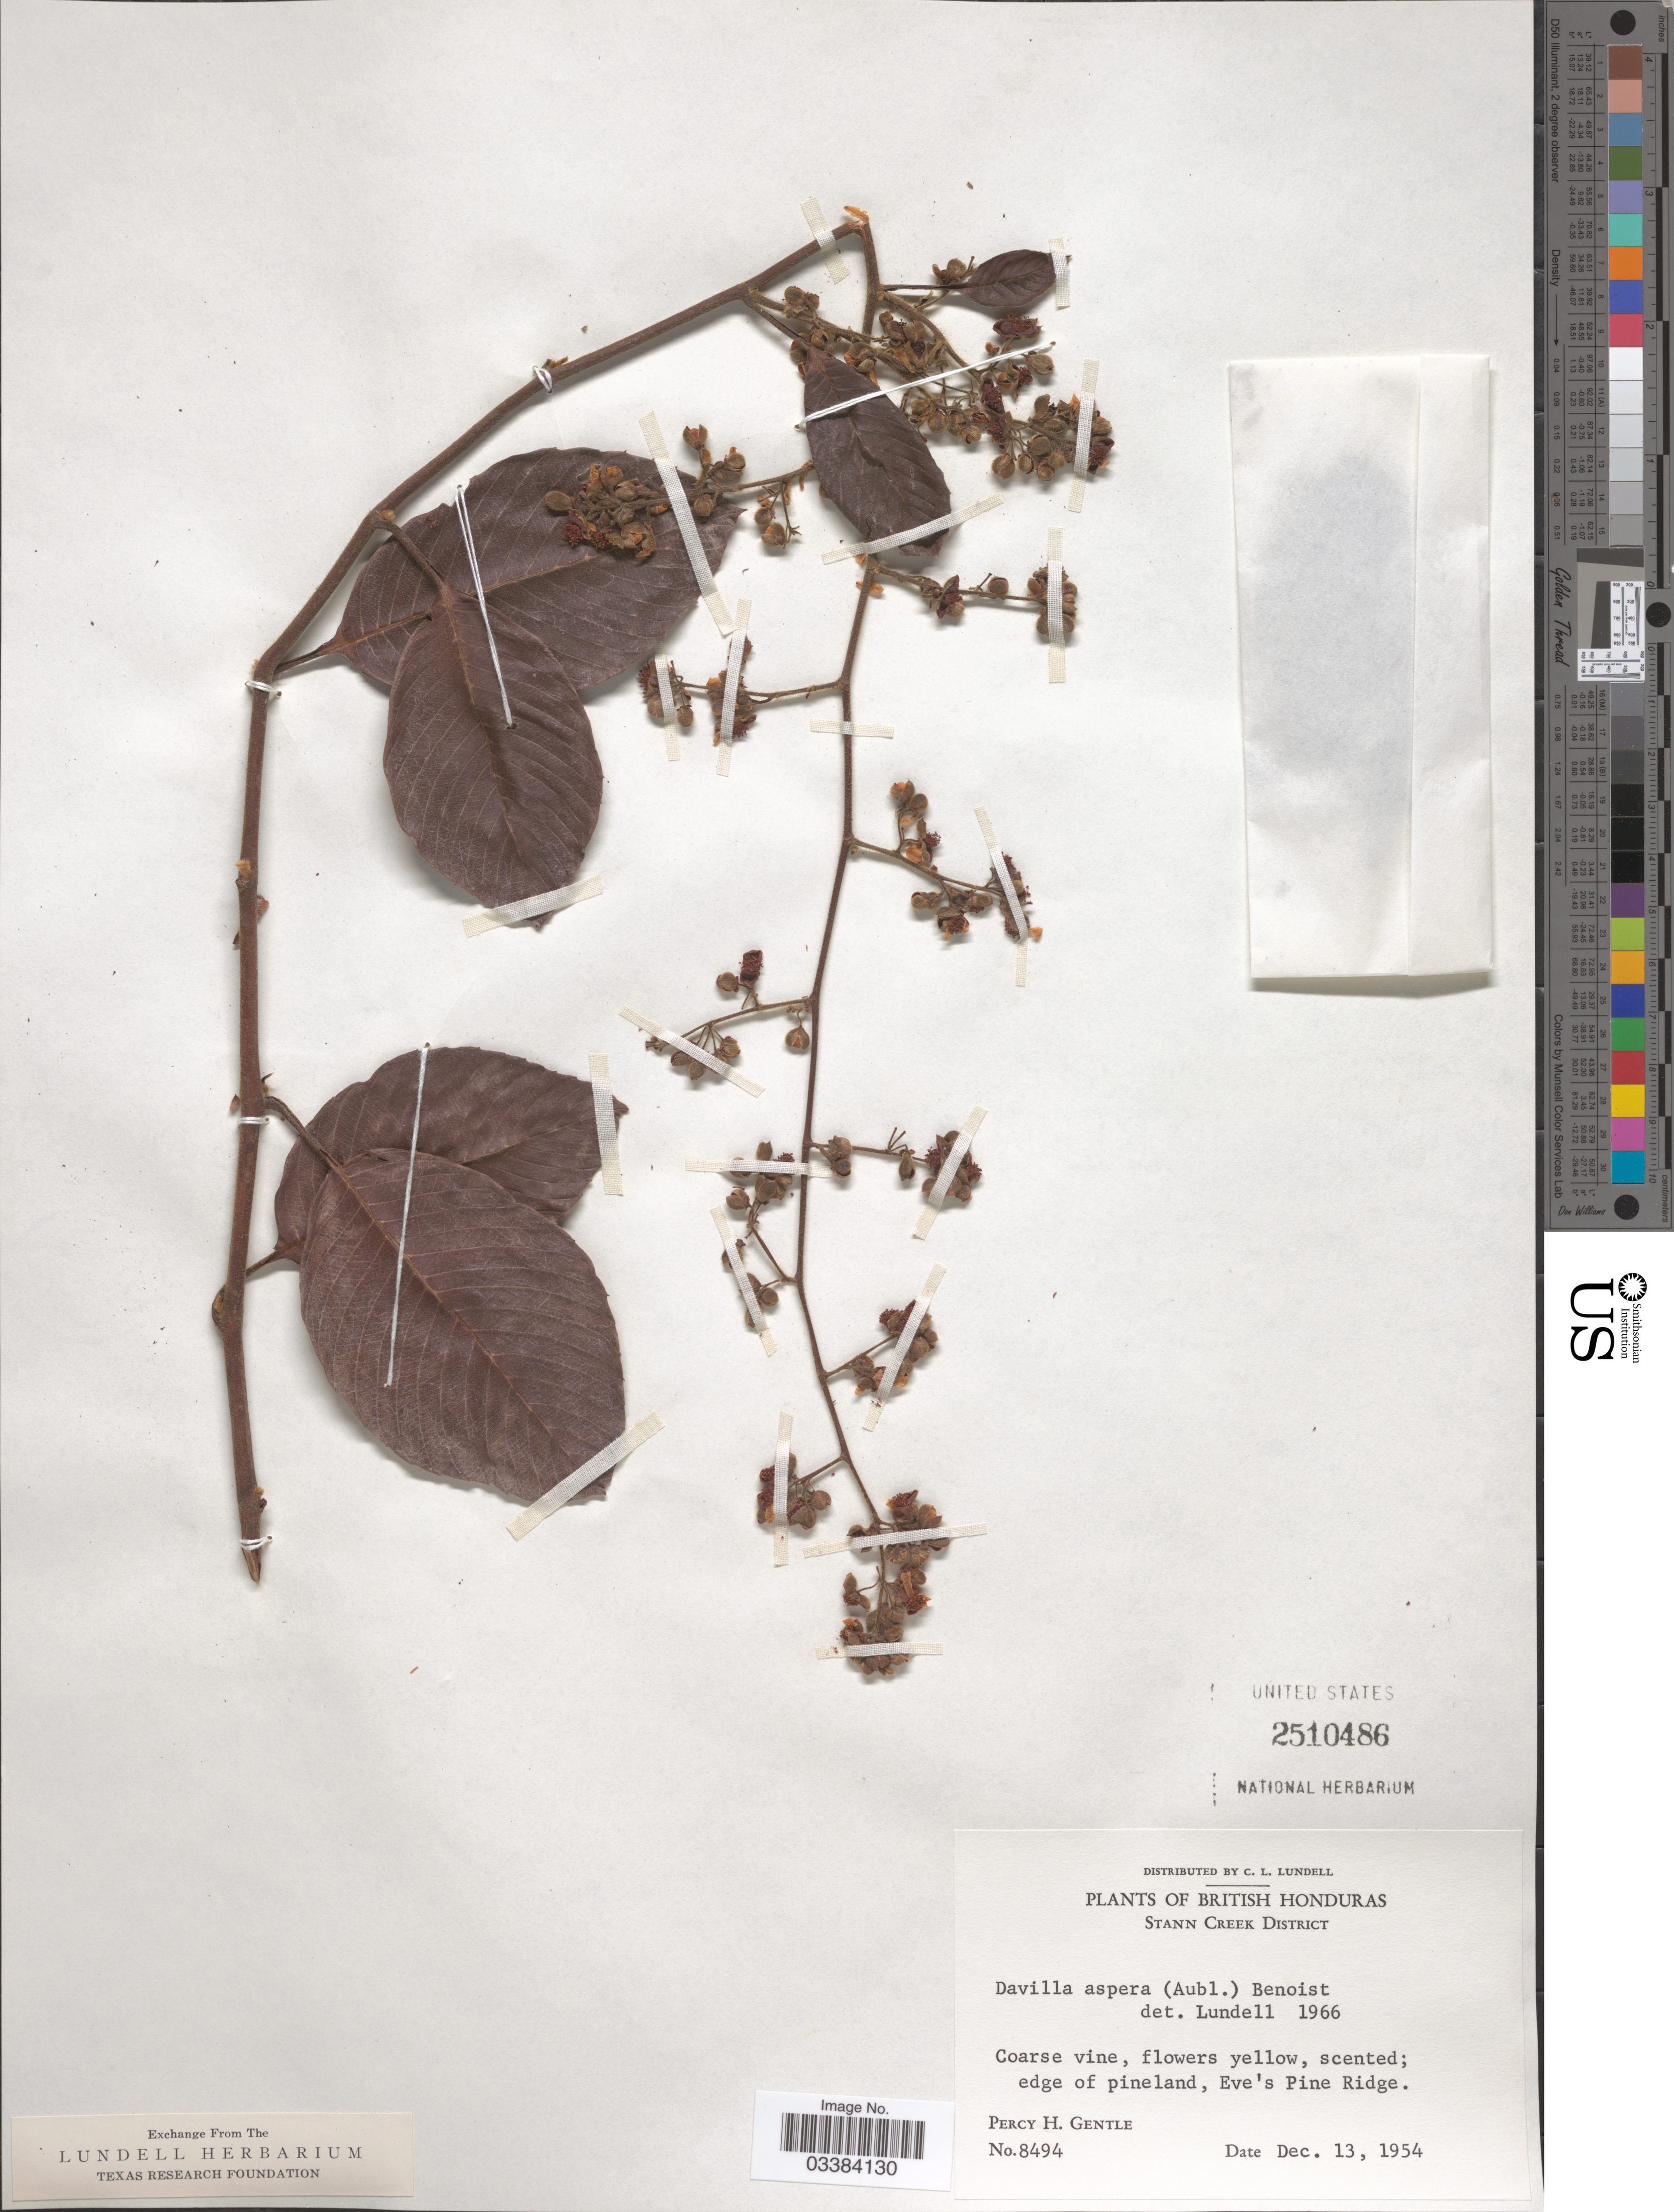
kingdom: Plantae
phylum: Tracheophyta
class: Magnoliopsida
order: Dilleniales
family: Dilleniaceae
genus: Davilla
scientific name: Davilla kunthii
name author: A. St.-Hil.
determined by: Strong, Mark T., (BOT), Smithsonian Institution - National Museum of Natural History (UNITED STATES)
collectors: P. H. Gentle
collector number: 8494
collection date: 1954-12-13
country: Belize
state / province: Stann Creek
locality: British Honduras. Stann Creek District. Edge of pineland, Eve's Pine Ridge.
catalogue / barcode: US 2510486